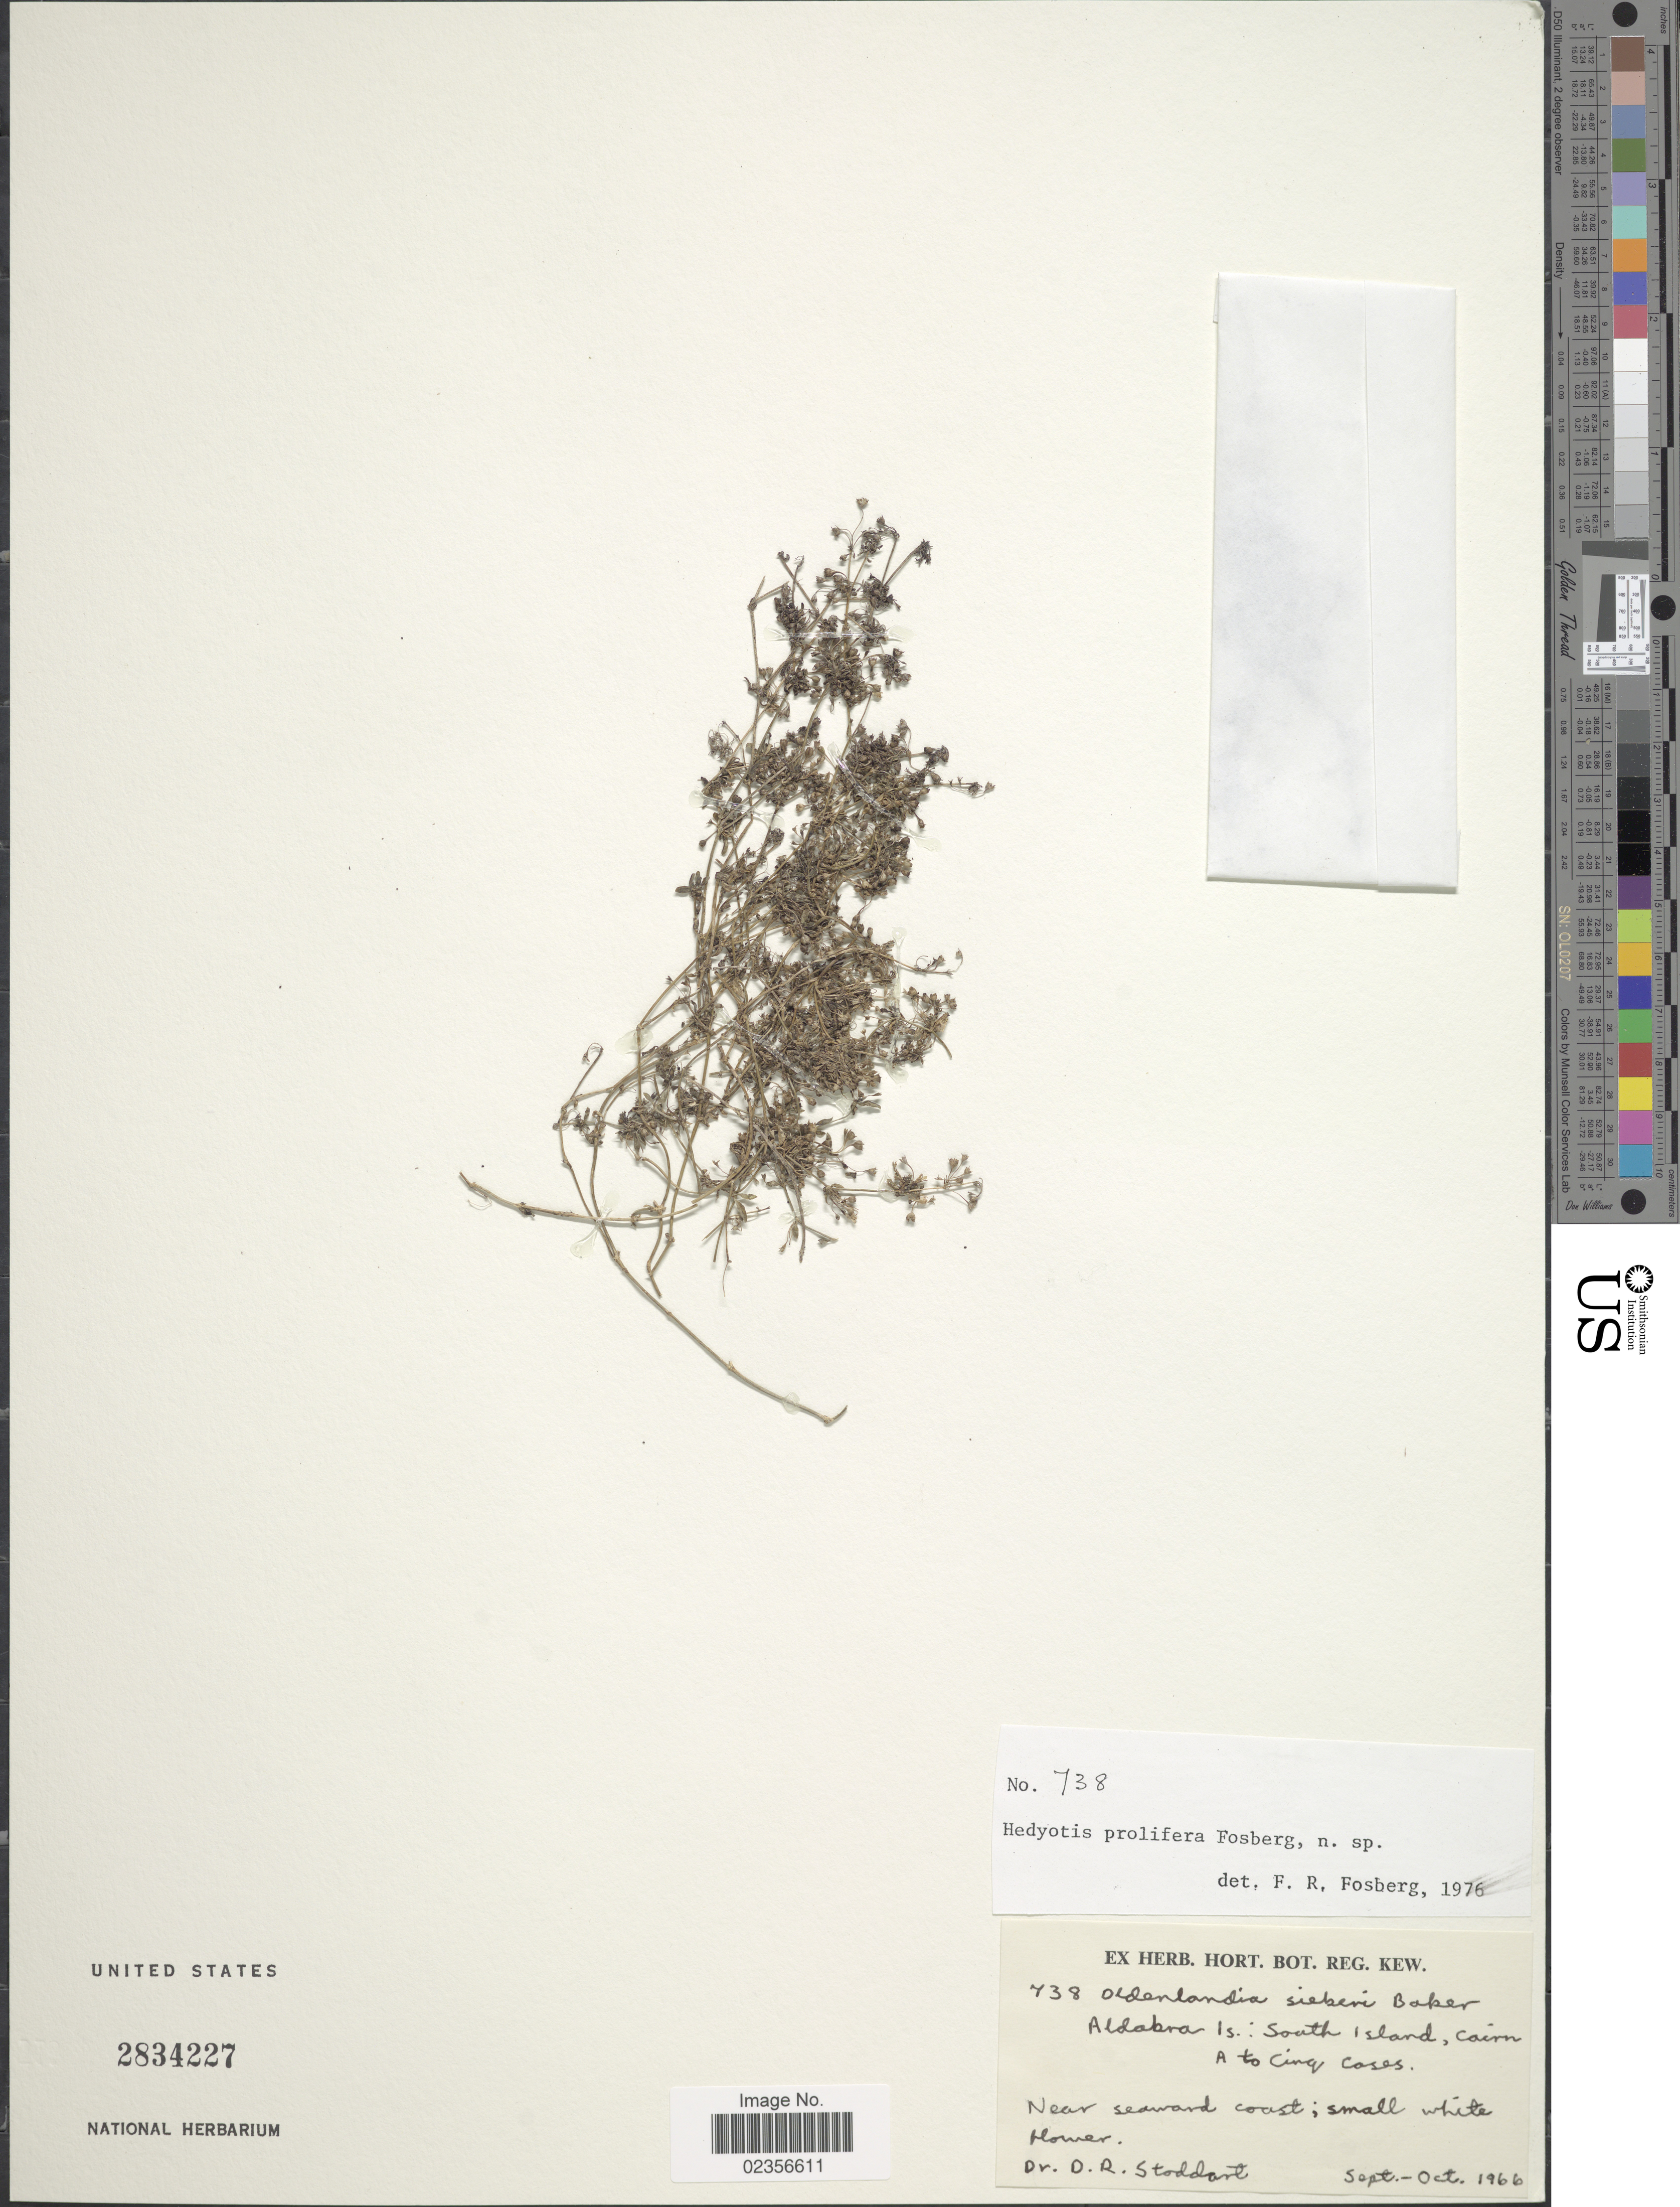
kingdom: Plantae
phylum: Tracheophyta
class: Magnoliopsida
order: Gentianales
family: Rubiaceae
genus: Hedyotis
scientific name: Hedyotis prolifera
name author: Fosberg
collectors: D. R. Stoddart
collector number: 738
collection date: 1966-09/1966-10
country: Seychelles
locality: Aldabra Is.: South Island, Cairn A to Cinq Cases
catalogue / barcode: US 2834227